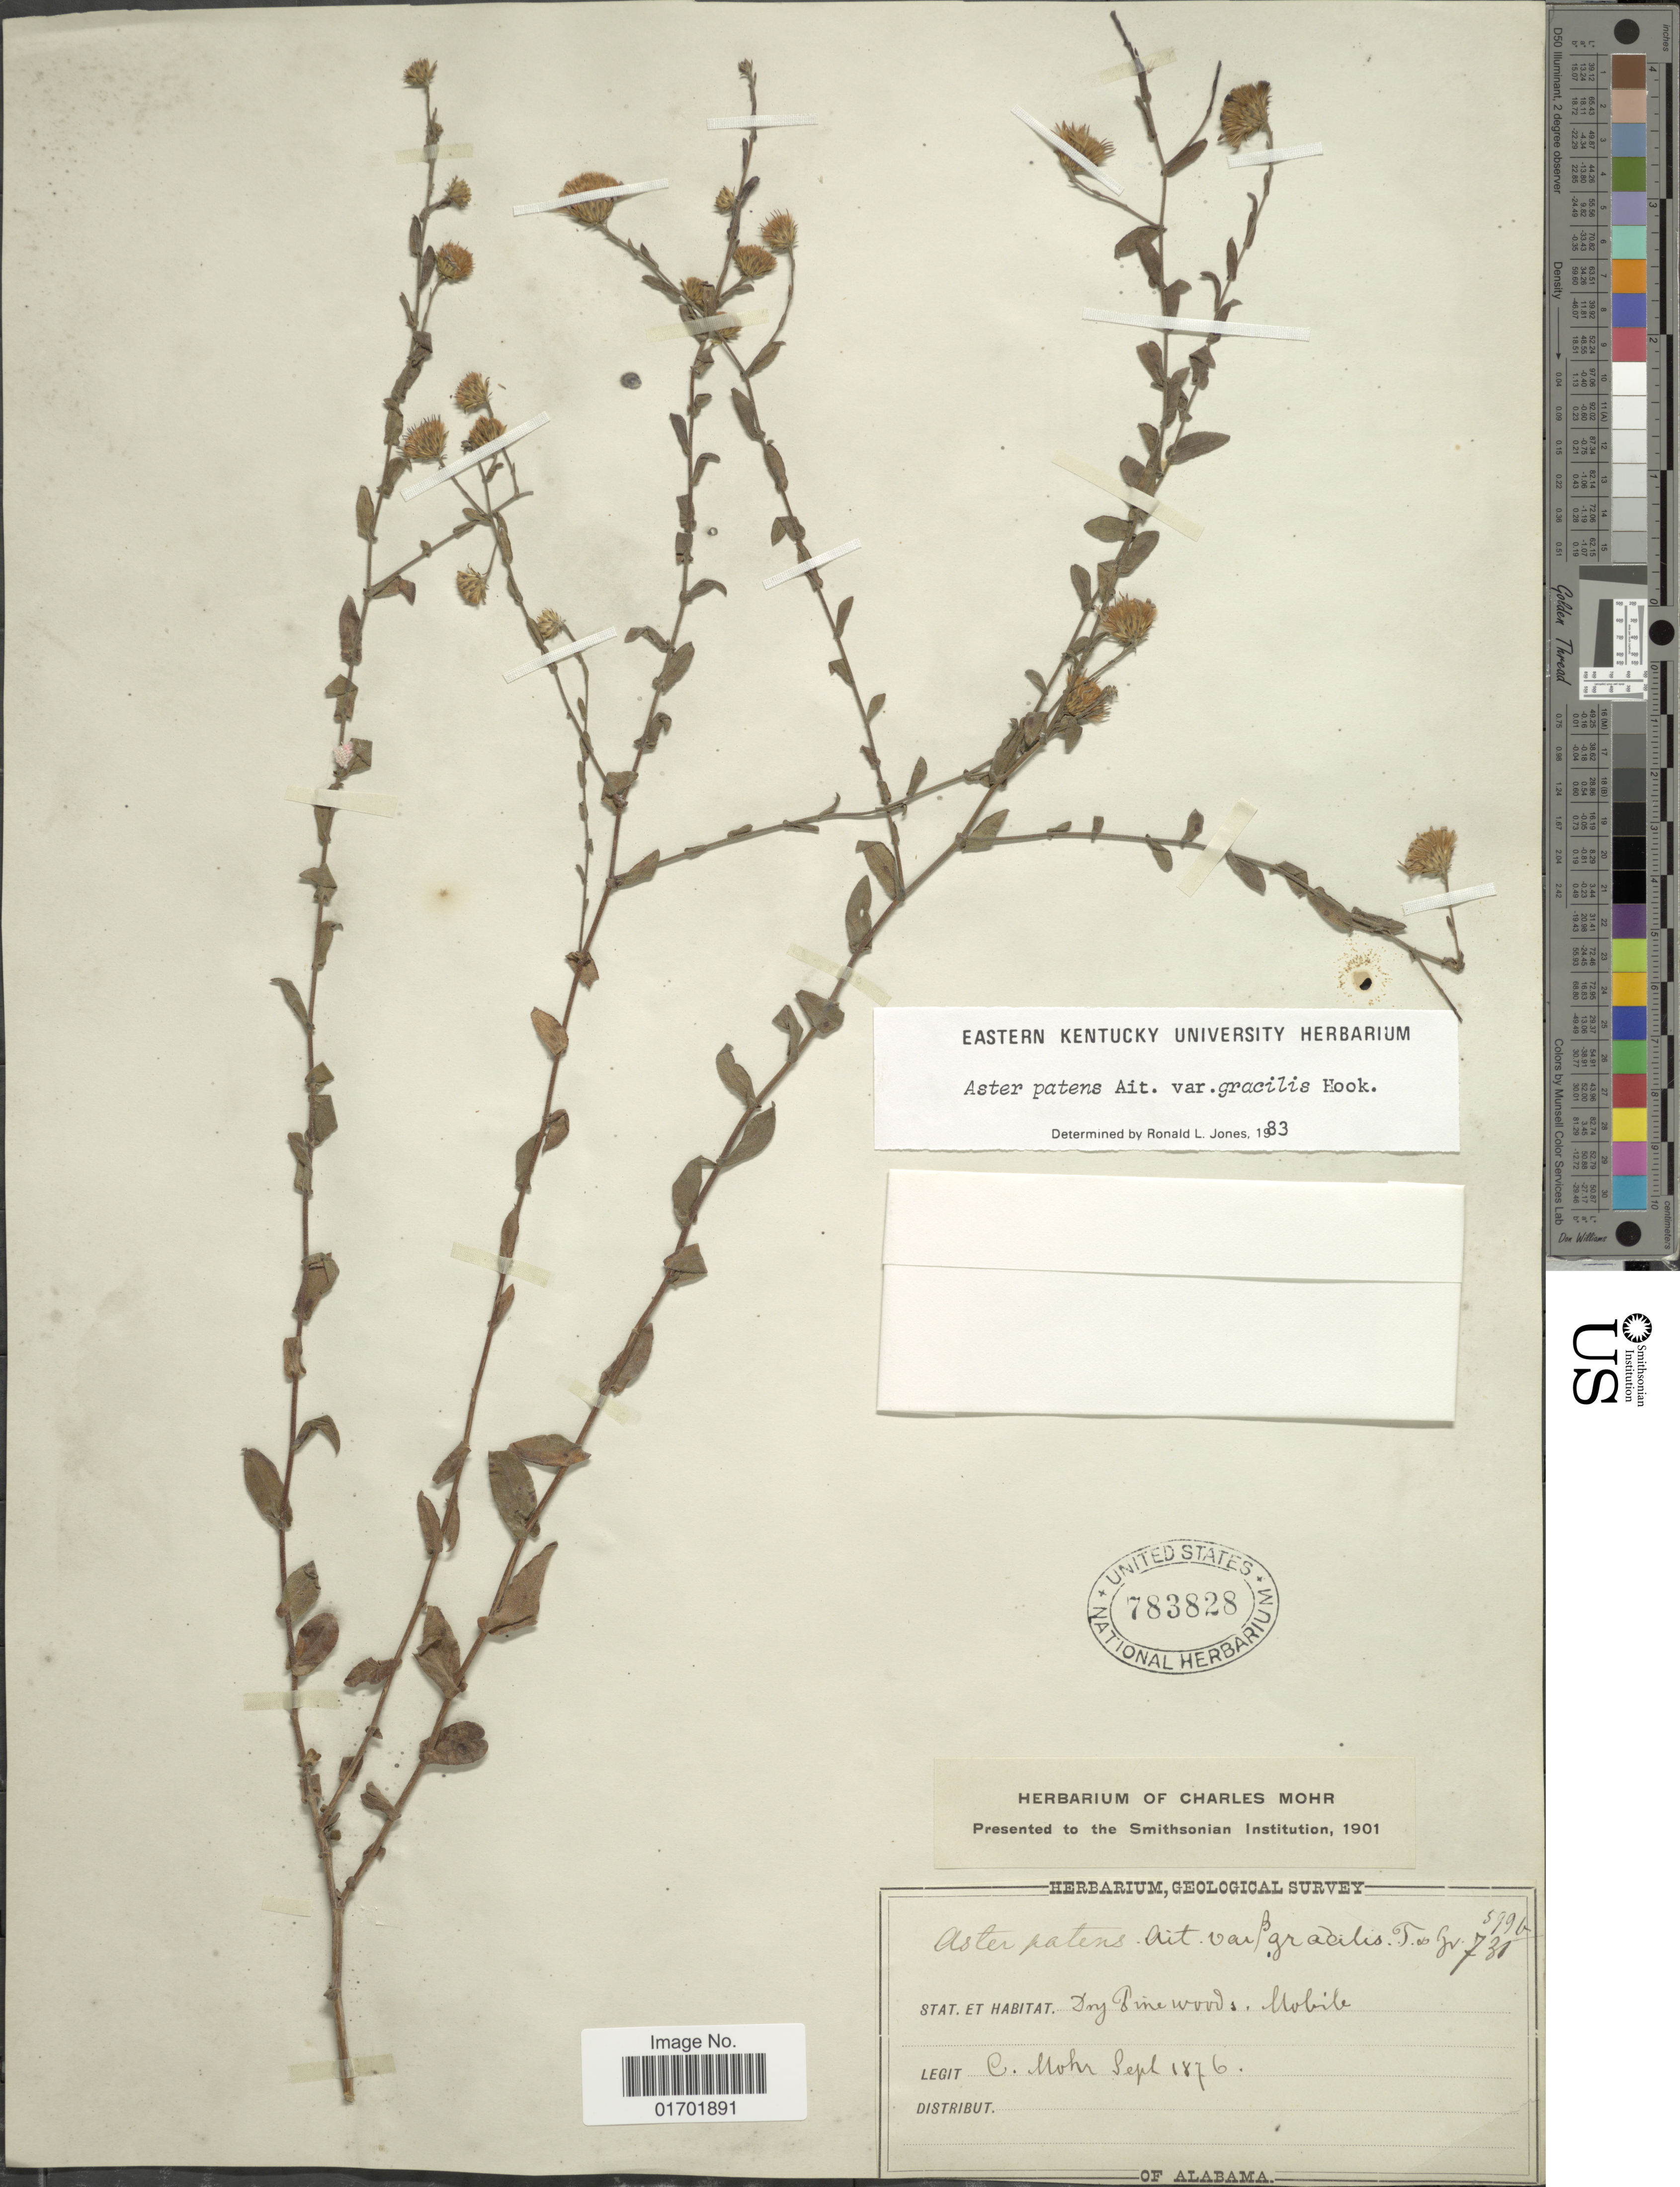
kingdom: Plantae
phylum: Tracheophyta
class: Magnoliopsida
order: Asterales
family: Asteraceae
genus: Symphyotrichum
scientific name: Symphyotrichum patens var. gracile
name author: (Hook.) G.L. Nesom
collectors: C. T. Mohr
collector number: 599*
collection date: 1876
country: United States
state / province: Alabama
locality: Mobile.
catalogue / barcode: US 783828